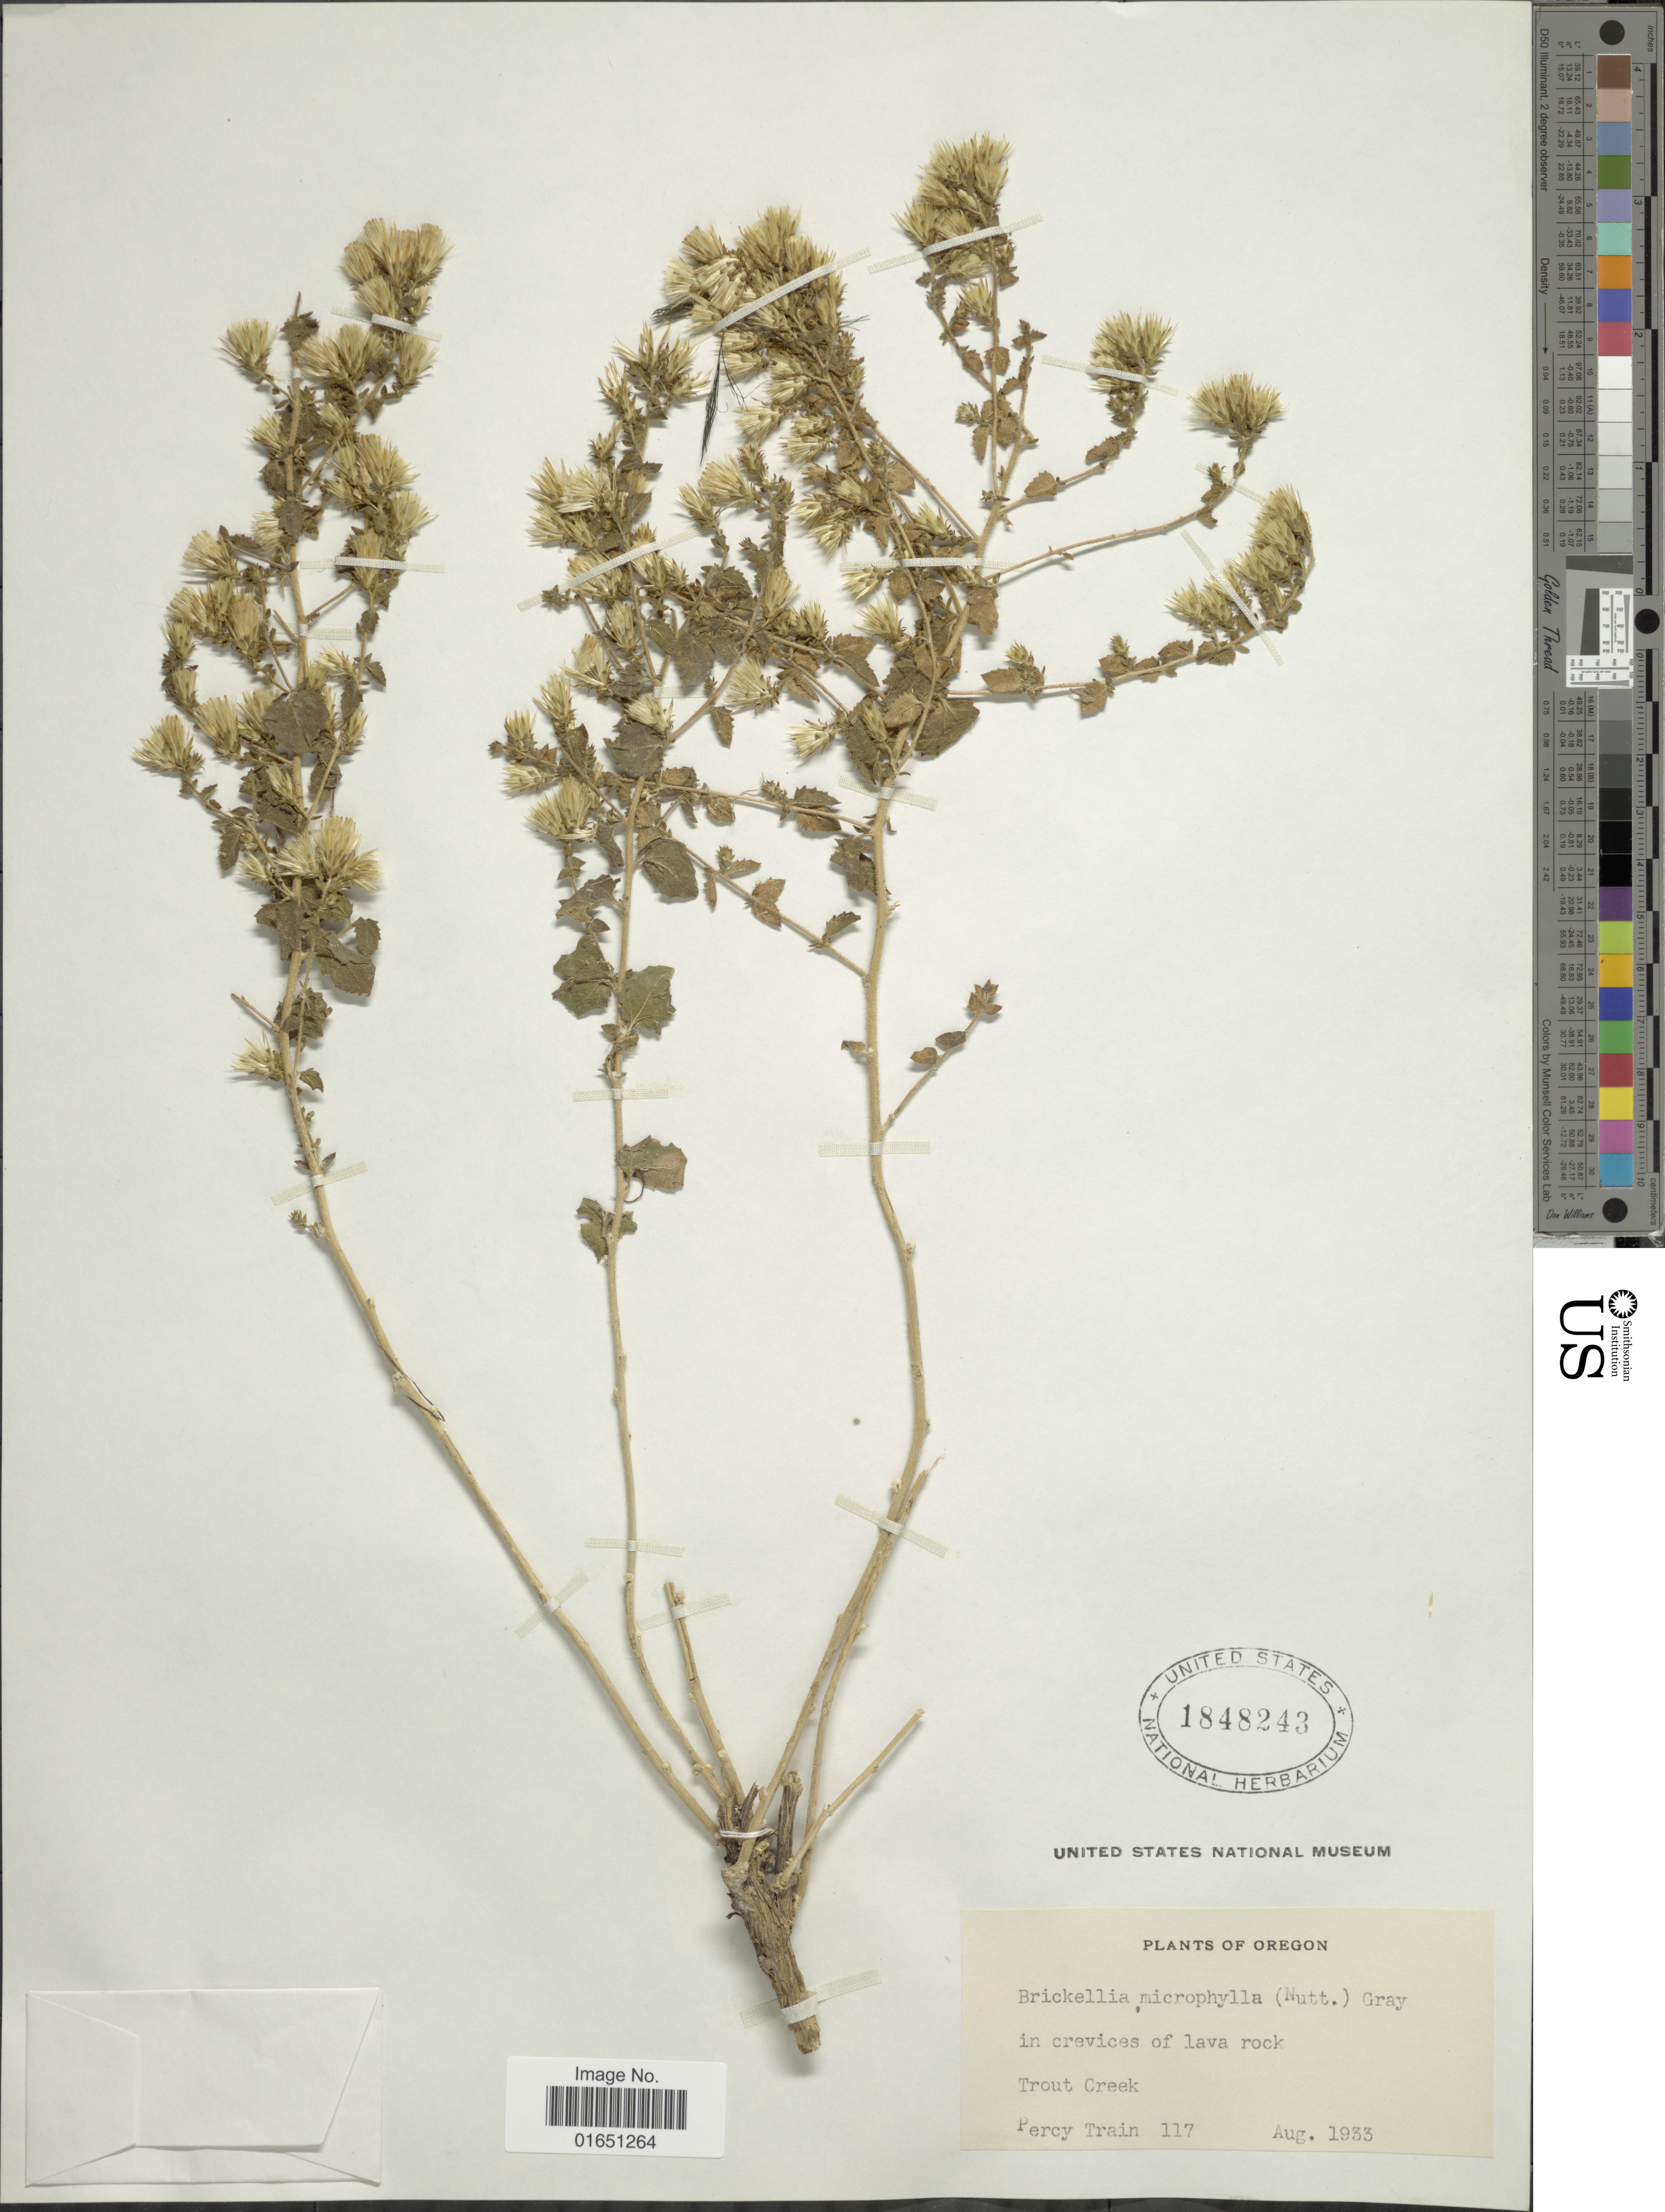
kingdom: Plantae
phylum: Tracheophyta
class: Magnoliopsida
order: Asterales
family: Asteraceae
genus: Brickellia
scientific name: Brickellia microphylla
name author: (Nutt.) A. Gray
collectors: P. Train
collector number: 117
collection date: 1933-08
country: United States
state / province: Oregon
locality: Trout Creek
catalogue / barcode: US 1848243